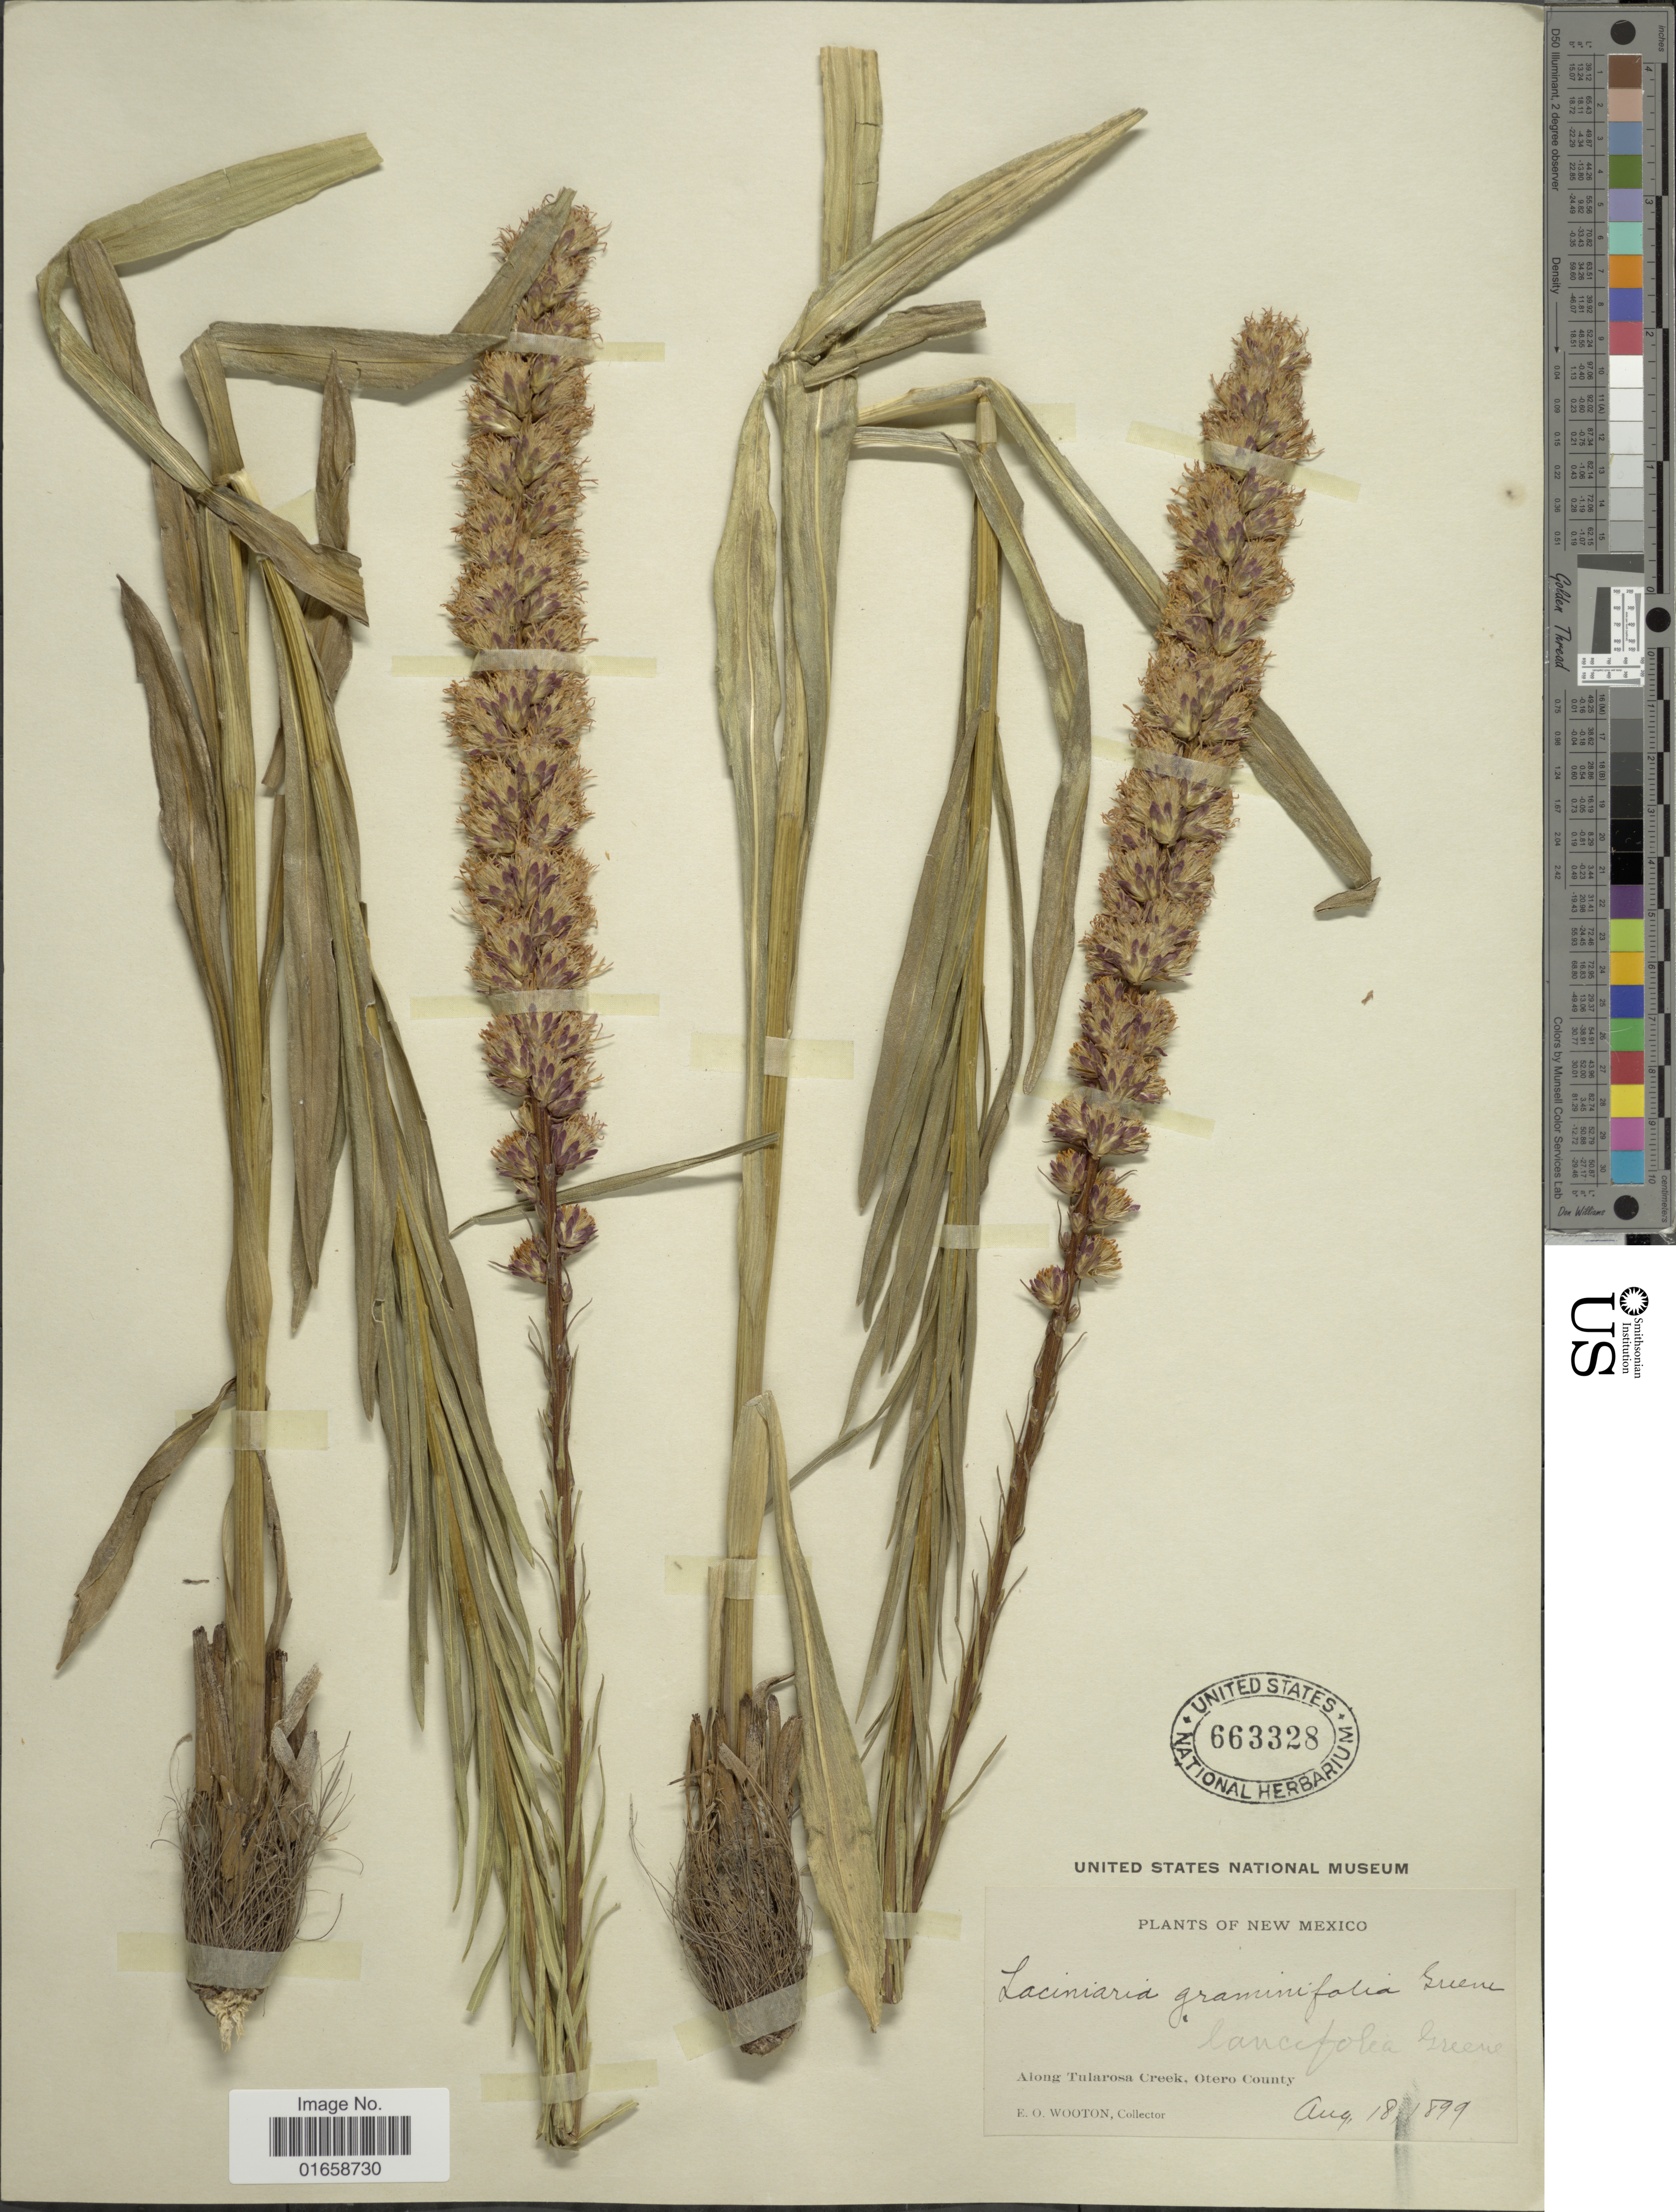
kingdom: Plantae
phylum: Tracheophyta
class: Magnoliopsida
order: Asterales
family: Asteraceae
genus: Liatris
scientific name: Liatris lancifolia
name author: (Greene) Kittell in Tidestr. & Kittell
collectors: E. O. Wooton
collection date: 1899-08-18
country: United States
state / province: New Mexico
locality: Along Tularosa, Creek, Otero County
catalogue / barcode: US 663328